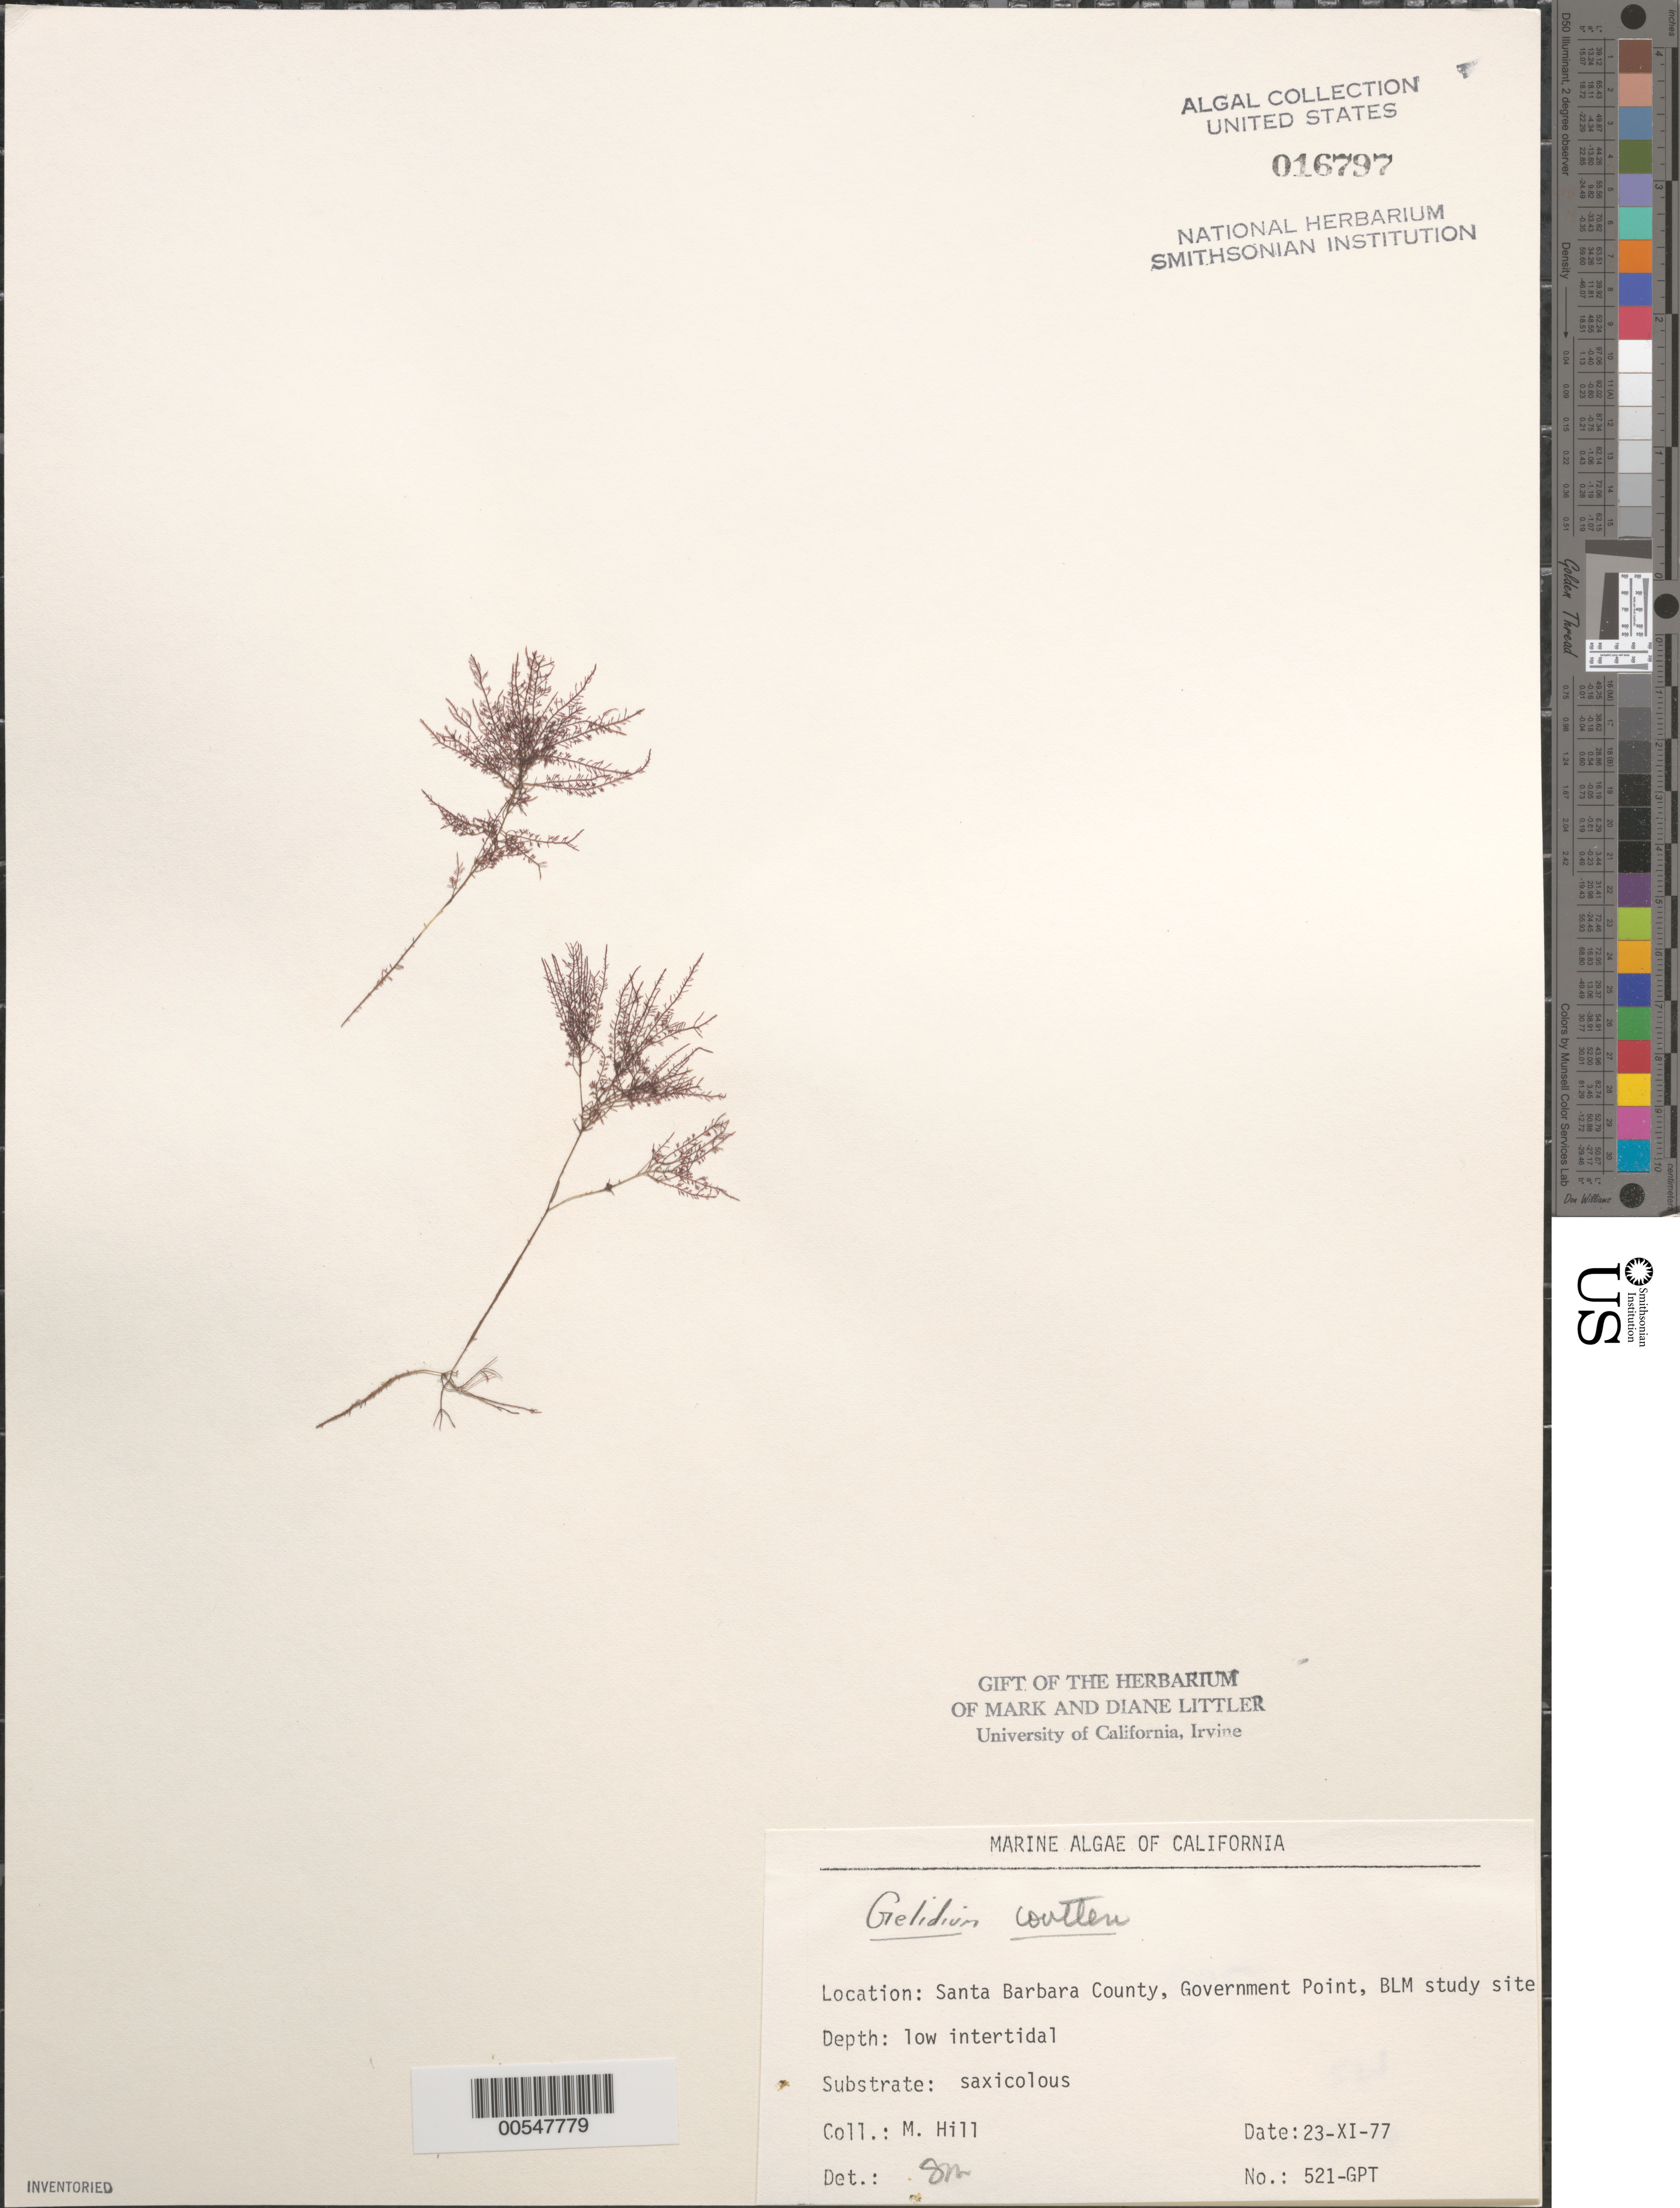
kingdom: Plantae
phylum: Rhodophyta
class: Florideophyceae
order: Gelidiales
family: Gelidiaceae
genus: Gelidium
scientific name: Gelidium coulteri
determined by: Murray, S. N.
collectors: M. Hill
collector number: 521-gpt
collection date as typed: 23 Nov 1977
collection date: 1977-11-23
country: United States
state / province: California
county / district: Santa Barbara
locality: Government Point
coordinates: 34 26'31"N, 120 24'06"W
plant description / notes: BLM-SOCALBIGHT Rocky Intertidal Survey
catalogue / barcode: US 16797